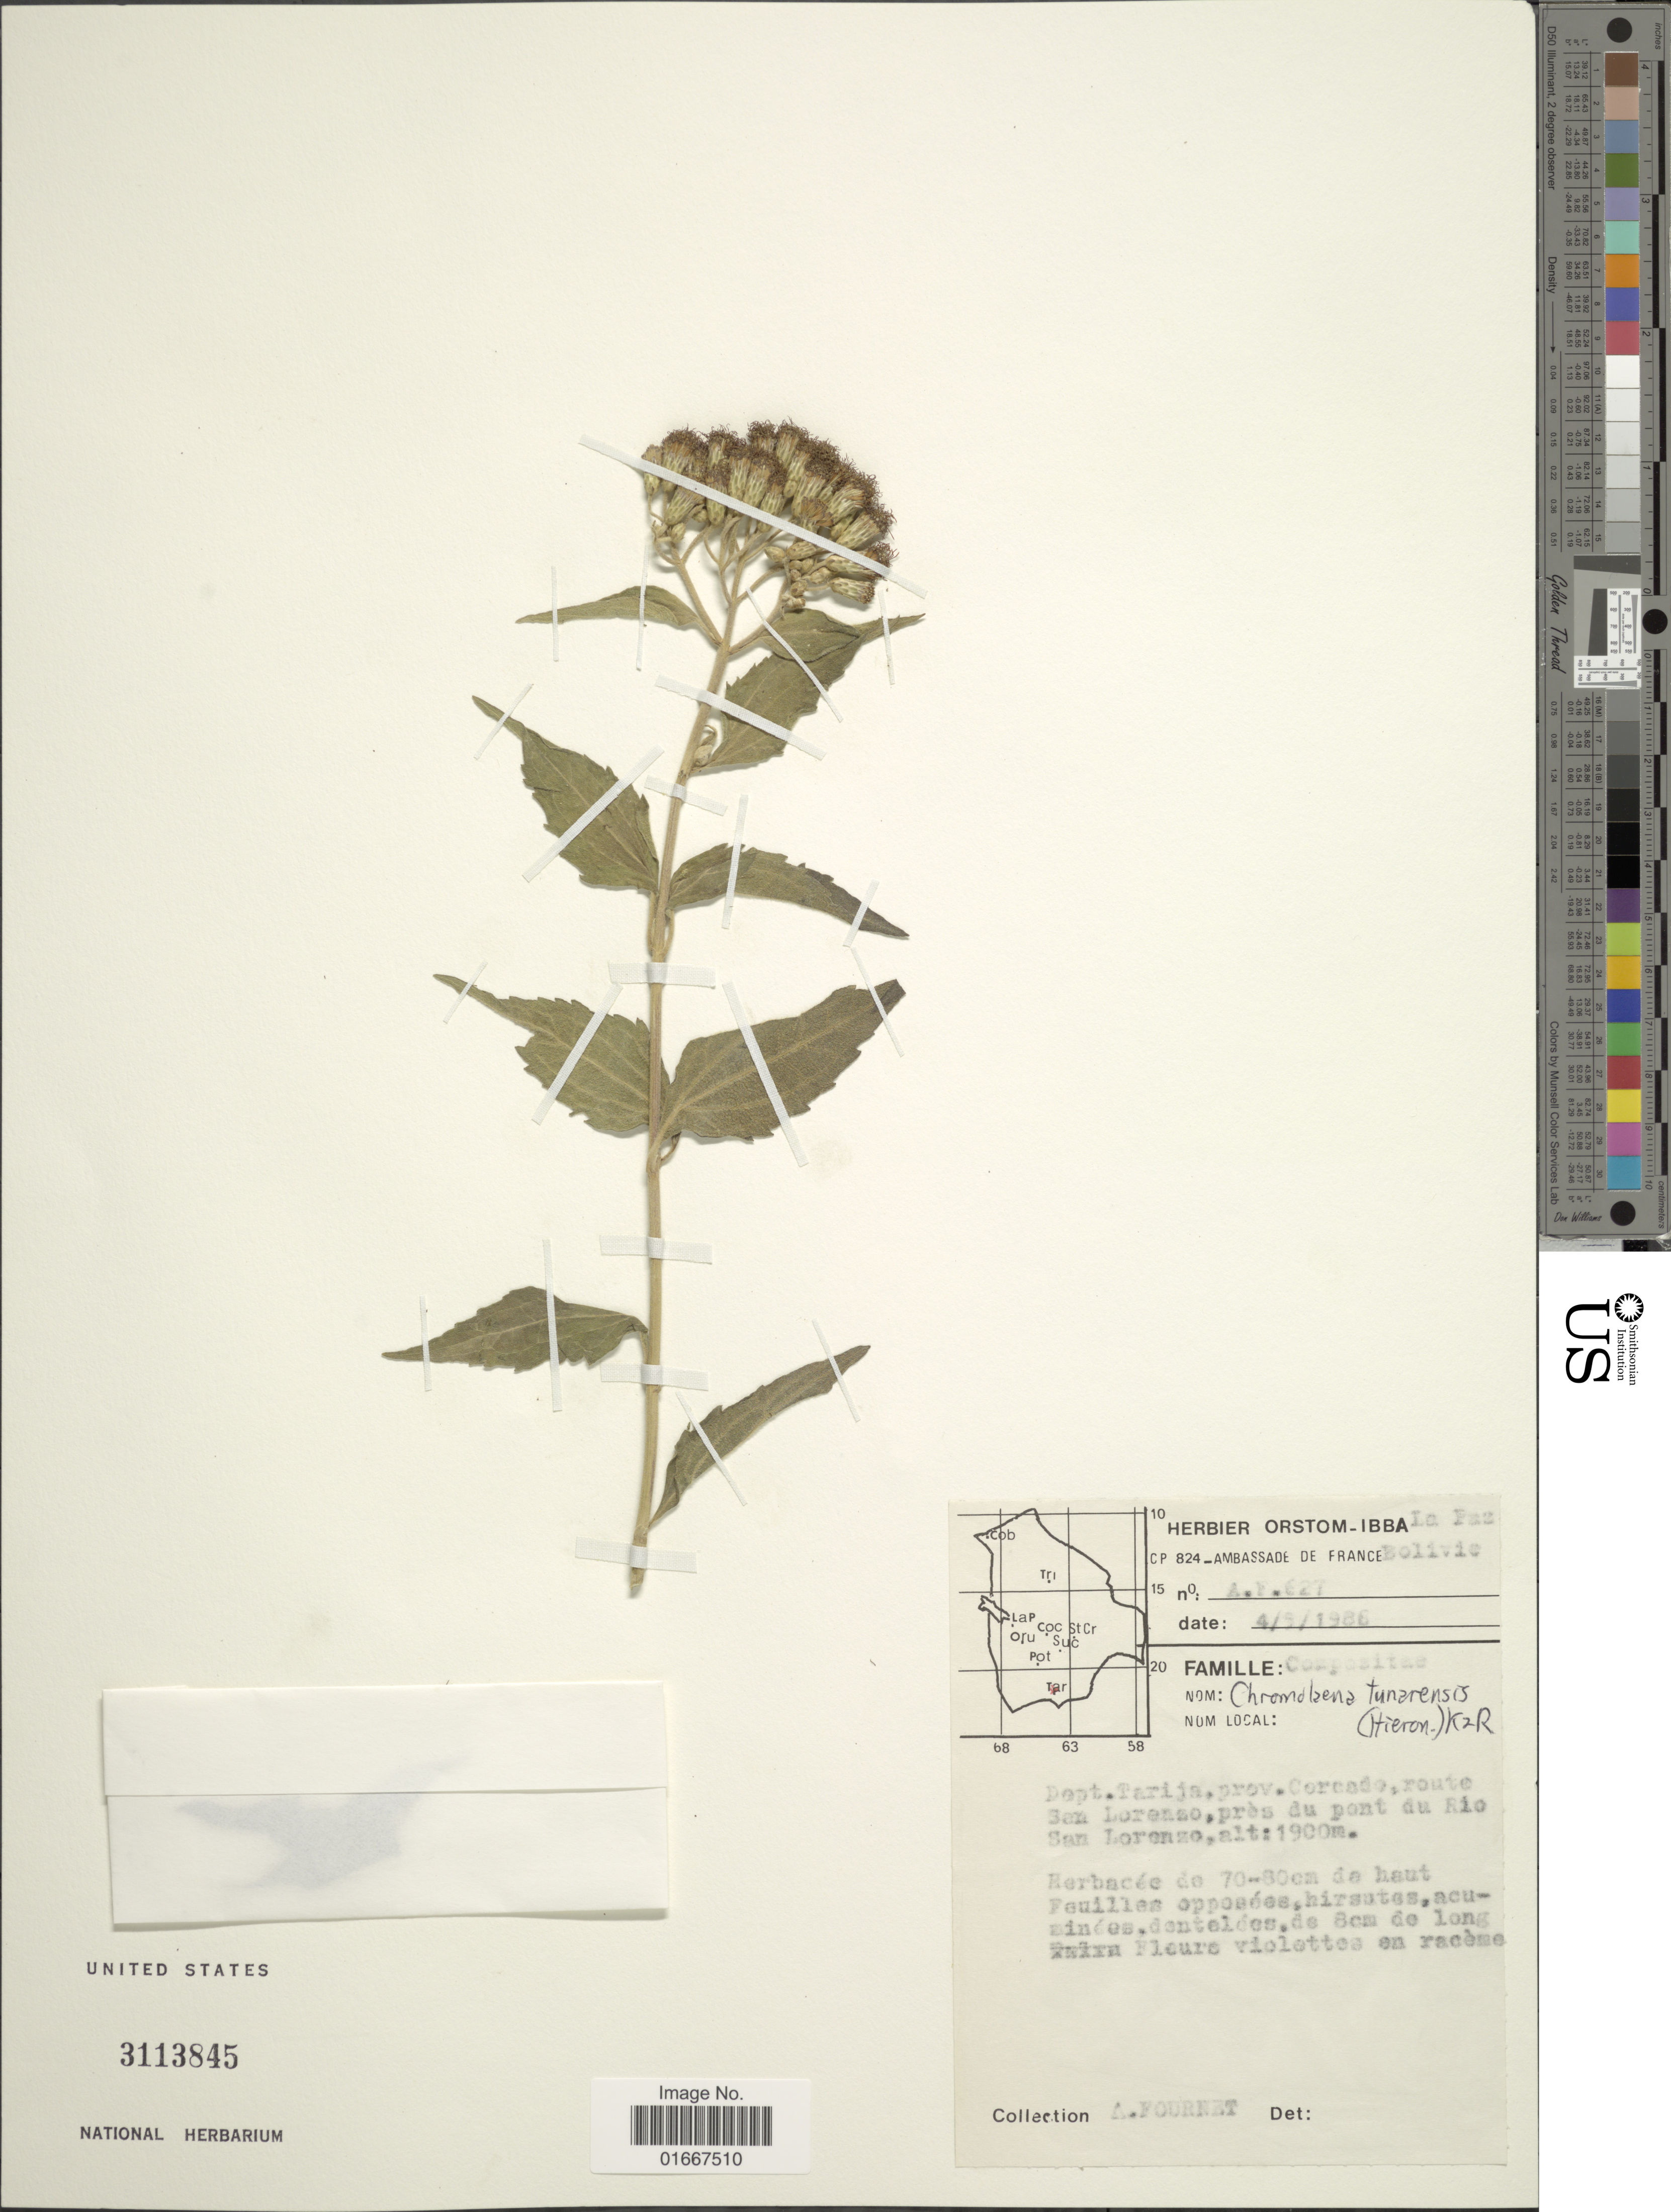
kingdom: Plantae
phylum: Tracheophyta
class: Magnoliopsida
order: Asterales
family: Asteraceae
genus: Chromolaena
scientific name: Chromolaena tunariensis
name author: (Hieron.) R.M. King & H. Rob.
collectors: A. Fournet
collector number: AF627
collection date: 1986-05-04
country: Bolivia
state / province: Tarija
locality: Prov. Cercado, route SAn Lorenzo, pres du pont du Rio San Lorenzo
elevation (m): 1900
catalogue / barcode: US 3113845